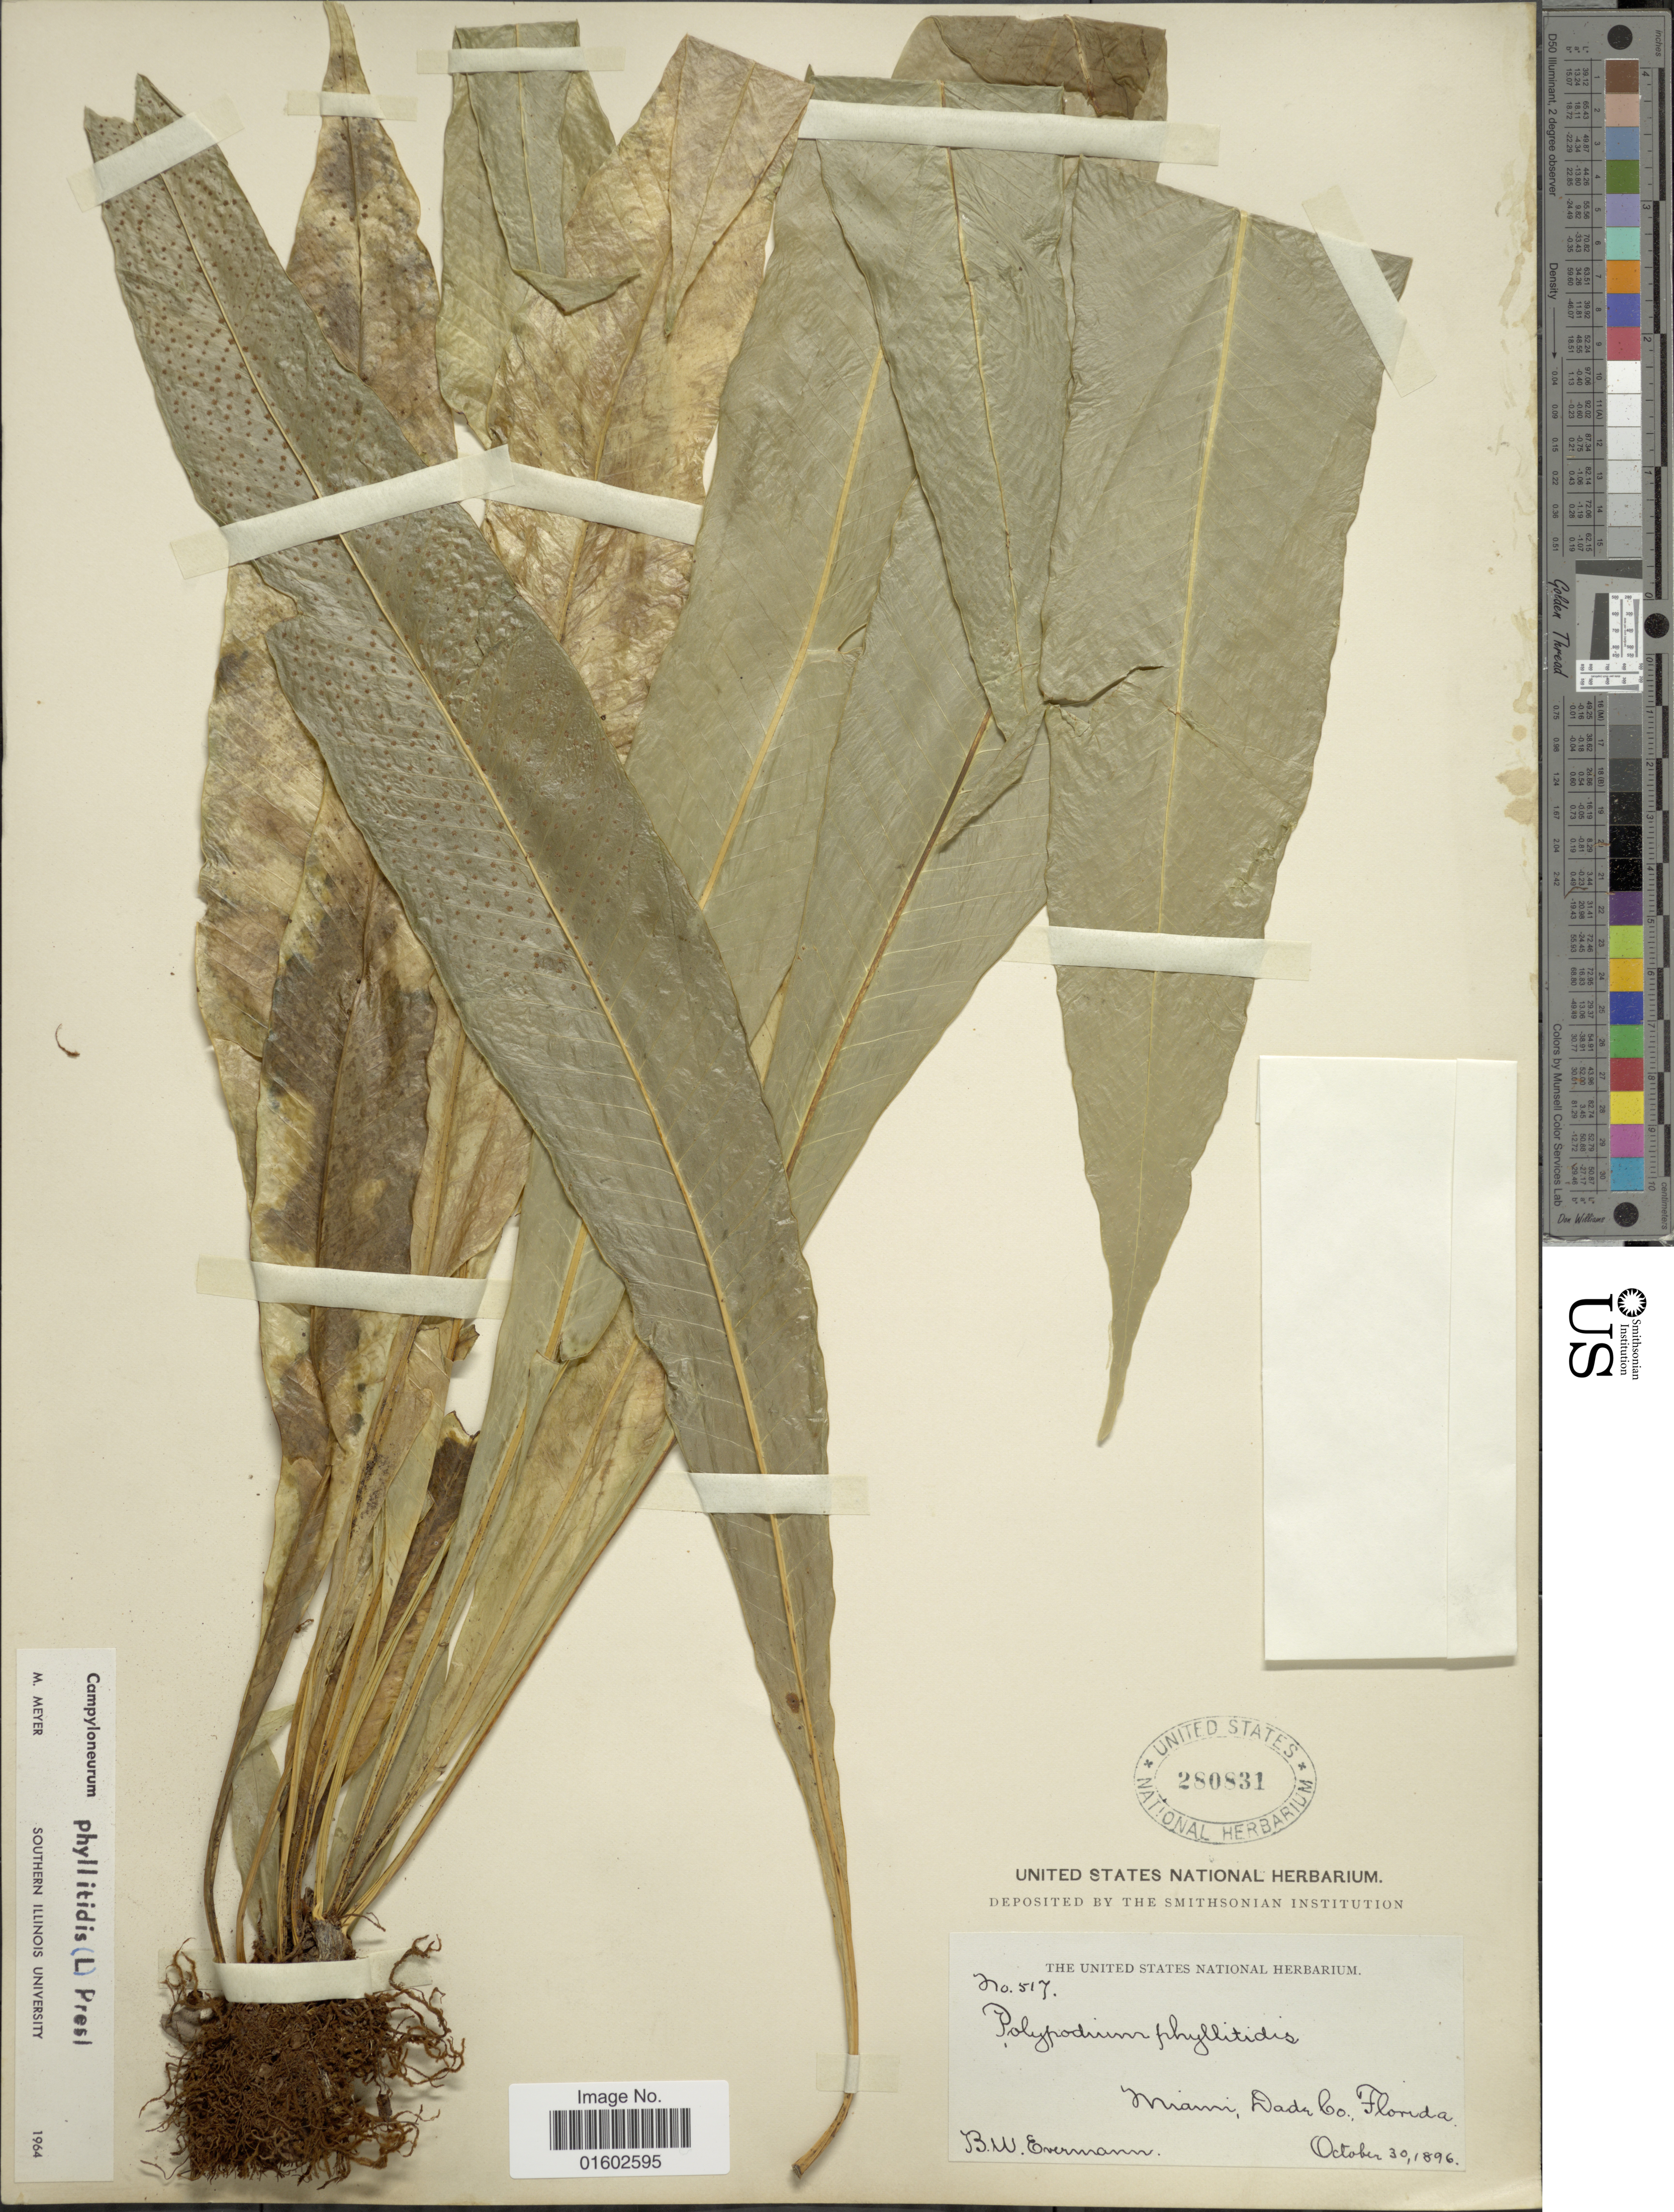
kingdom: Plantae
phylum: Tracheophyta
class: Polypodiopsida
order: Polypodiales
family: Polypodiaceae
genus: Campyloneurum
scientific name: Campyloneurum phyllitidis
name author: (L.) C. Presl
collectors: B. W. Evermann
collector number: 517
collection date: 1896-10-30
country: United States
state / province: Florida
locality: Miami, Dade Co.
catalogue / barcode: US 280831